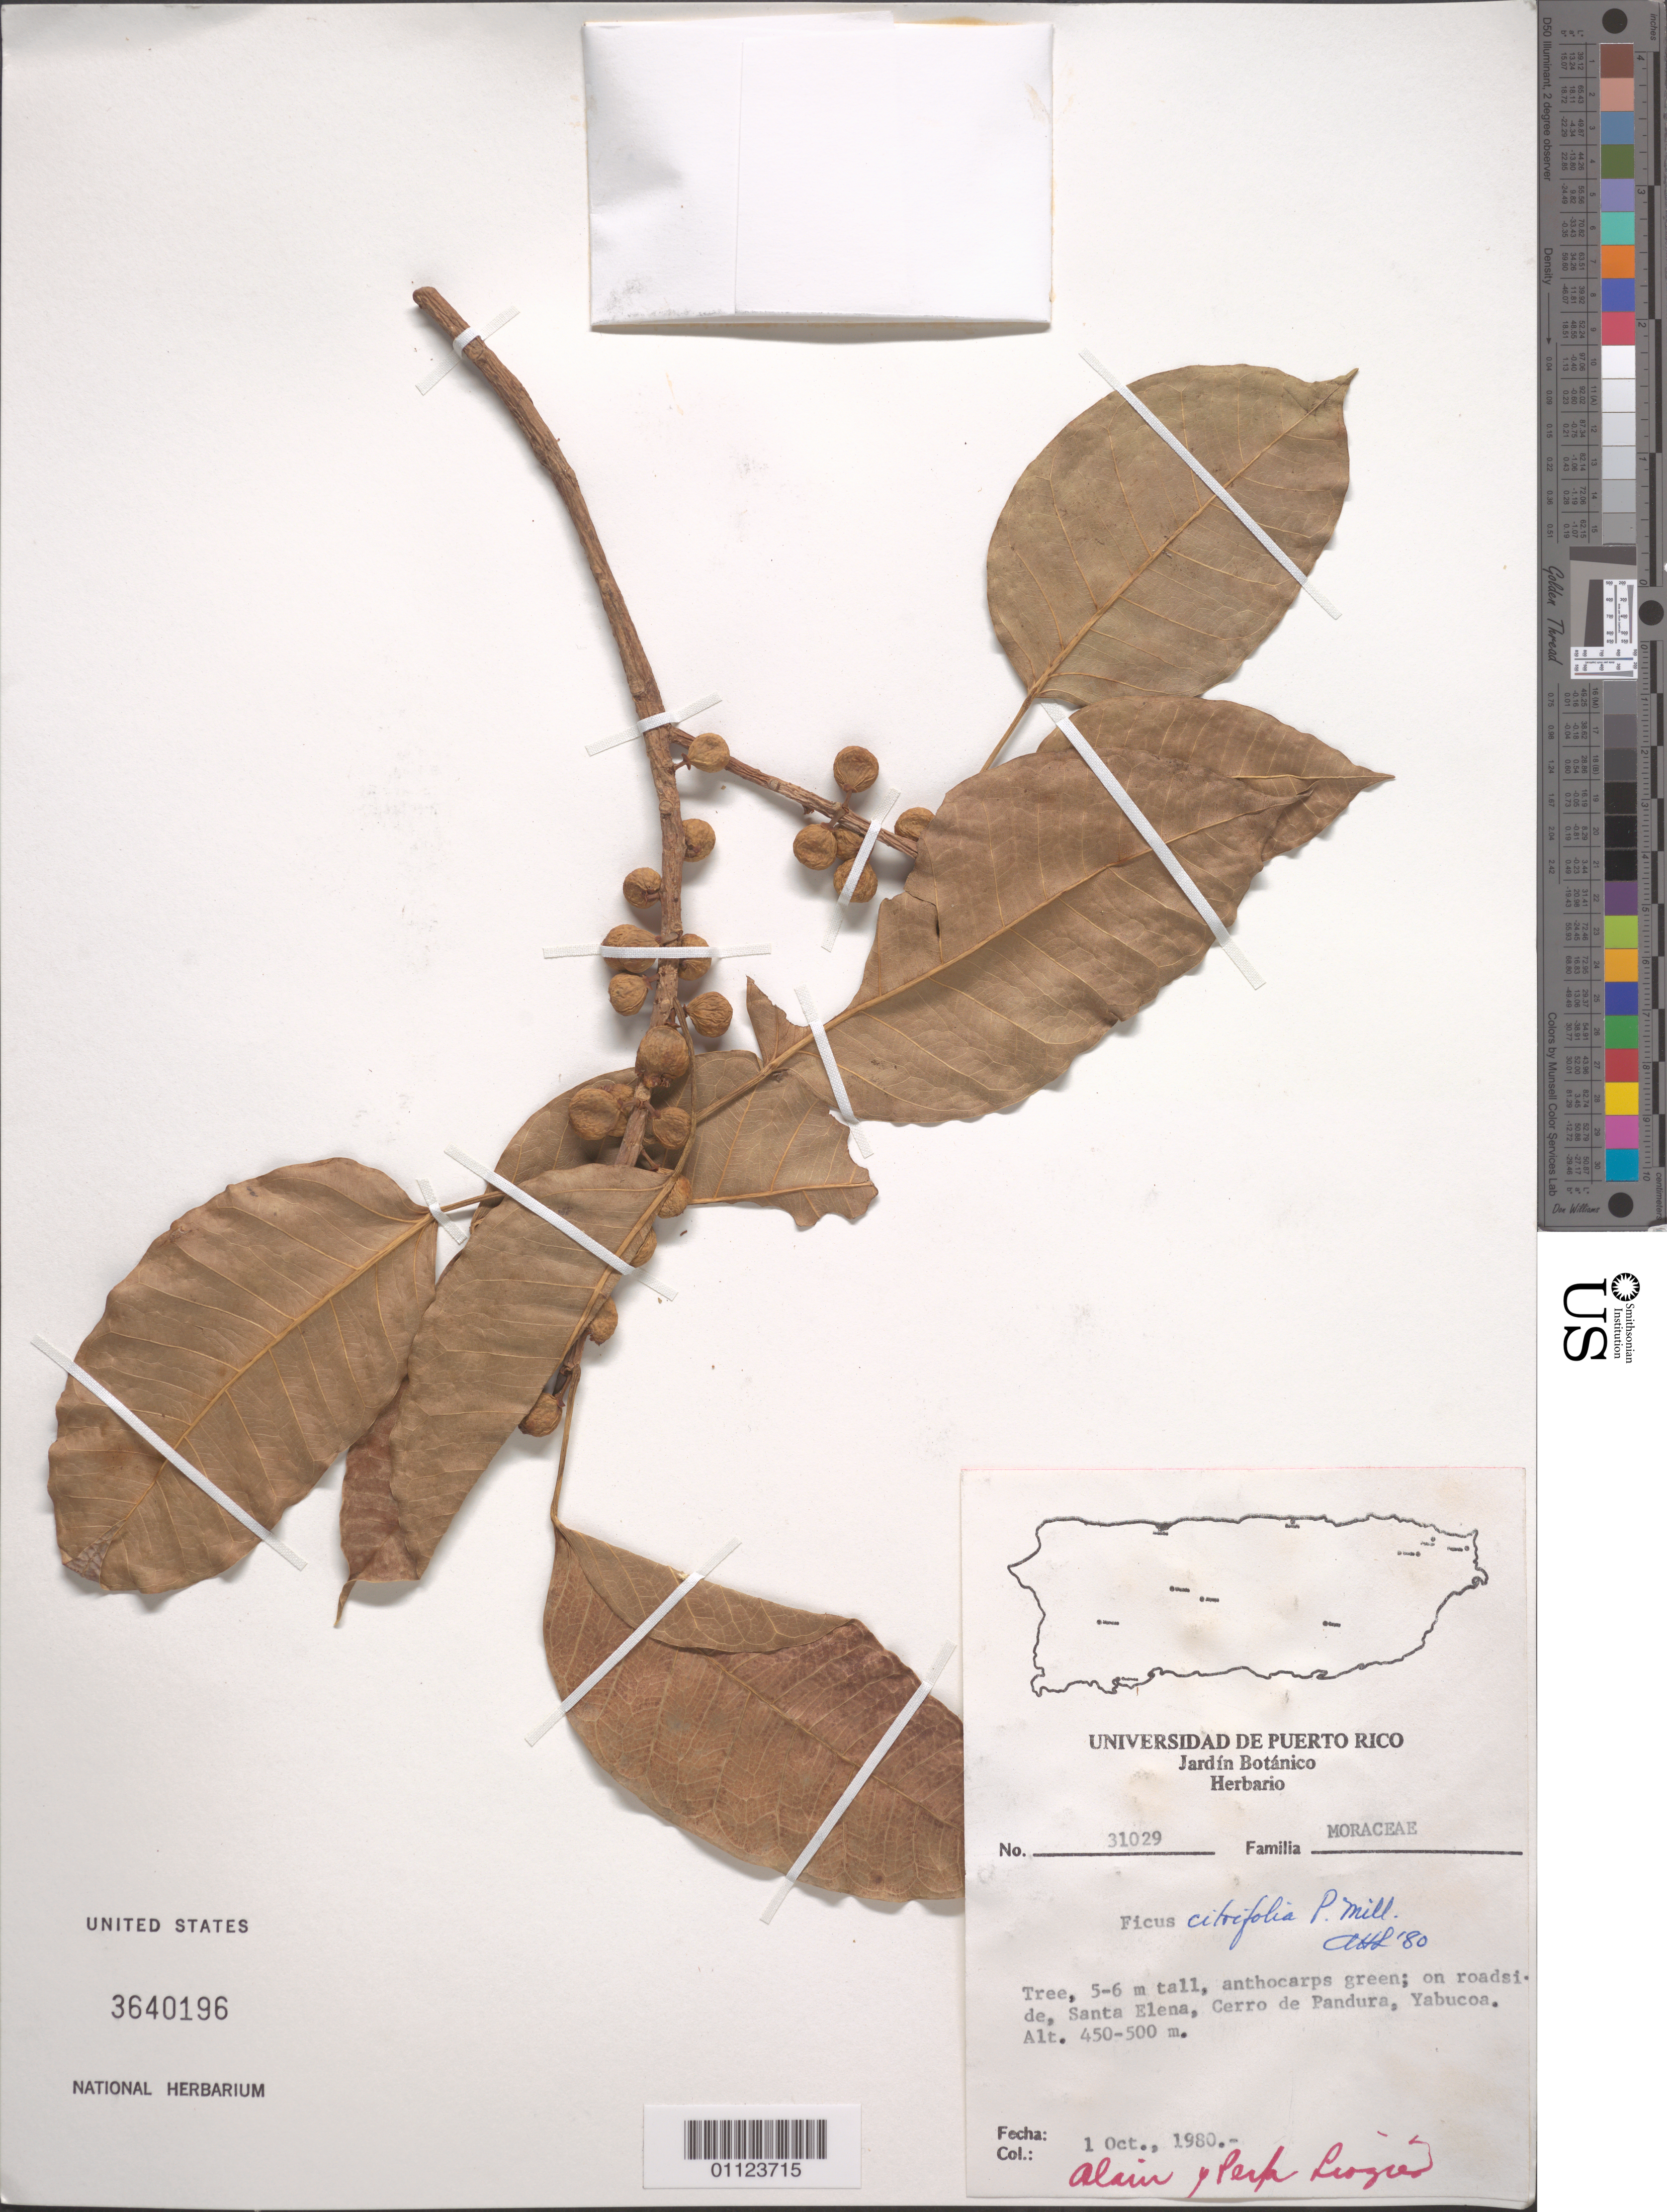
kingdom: Plantae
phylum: Tracheophyta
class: Magnoliopsida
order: Rosales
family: Moraceae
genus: Ficus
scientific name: Ficus citrifolia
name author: Mill.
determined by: Liogier, Alain H.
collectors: A. H. Liogier & M. P. Liogier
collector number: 31029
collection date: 1980-10-01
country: Puerto Rico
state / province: Yabucoa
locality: Santa Elena, Cerro de Pandura.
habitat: On roadside.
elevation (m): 450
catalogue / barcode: US 3640196